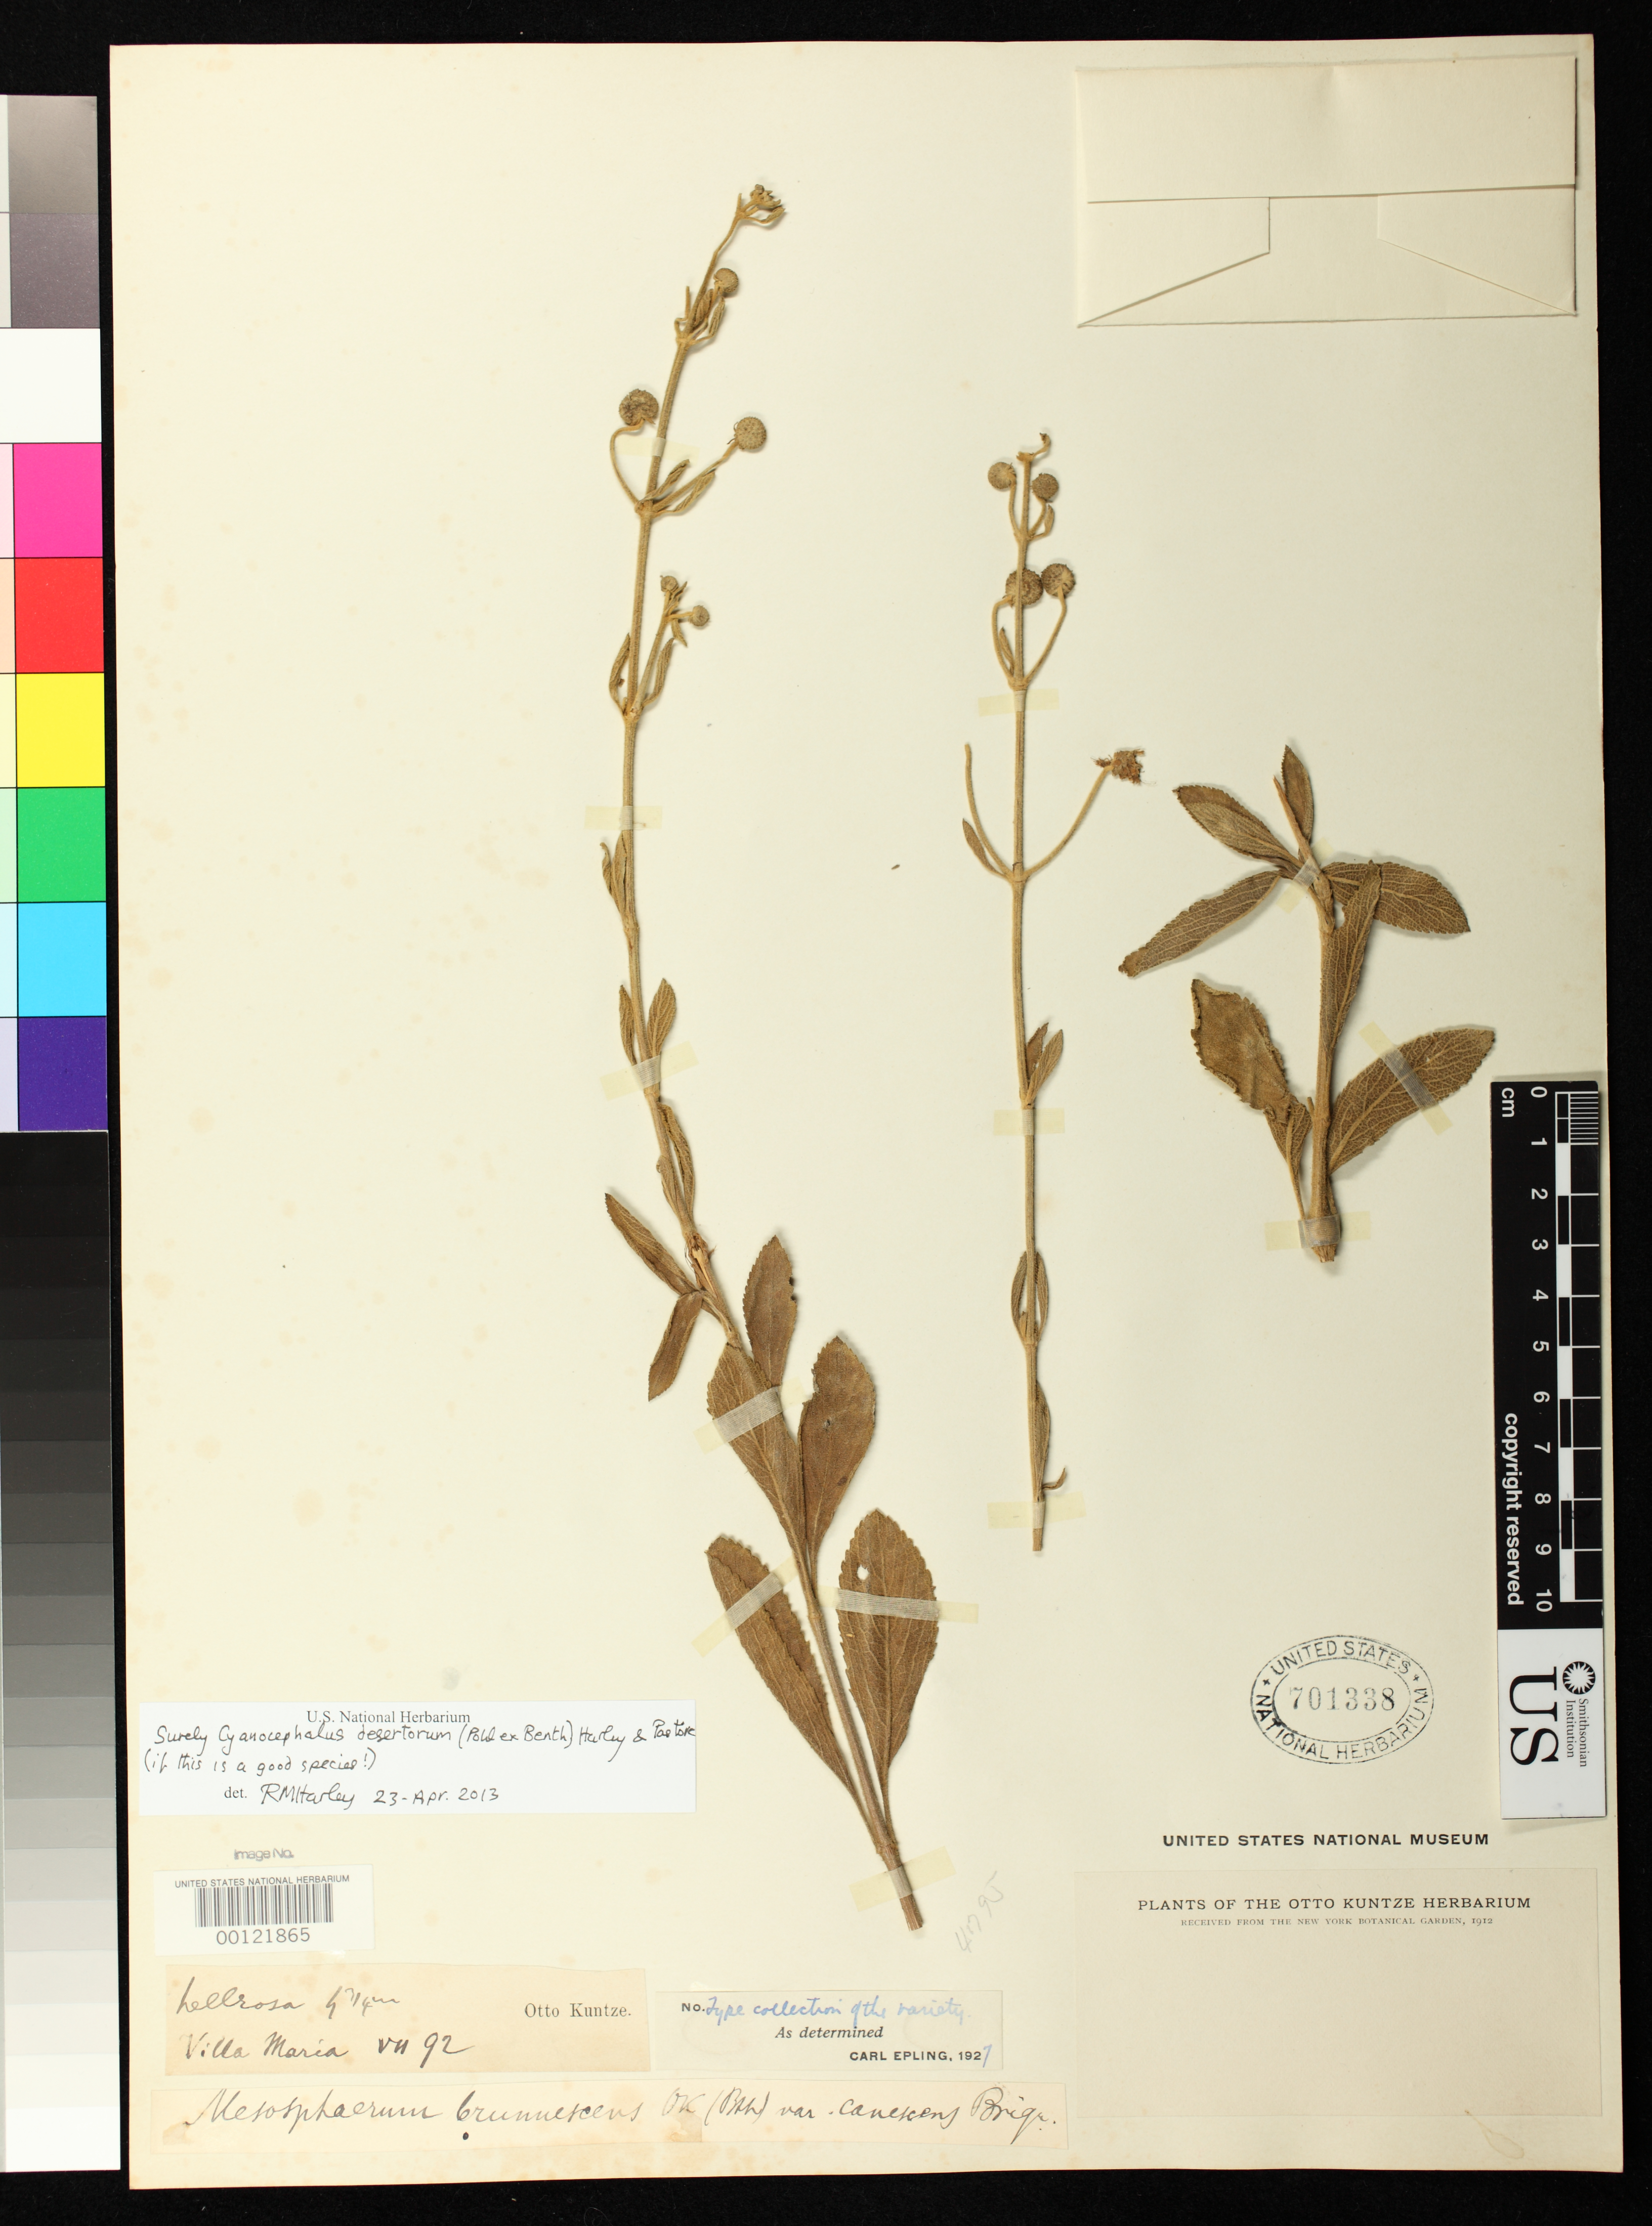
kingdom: Plantae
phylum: Tracheophyta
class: Magnoliopsida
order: Lamiales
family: Lamiaceae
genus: Hyptis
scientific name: Hyptis brunnescens var. canescens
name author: Briq.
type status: Isotype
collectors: C.E.O. Kuntze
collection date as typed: Jul 1892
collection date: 1892-07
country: Brazil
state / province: Mato Grosso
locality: Villa Maria.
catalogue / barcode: US 701338